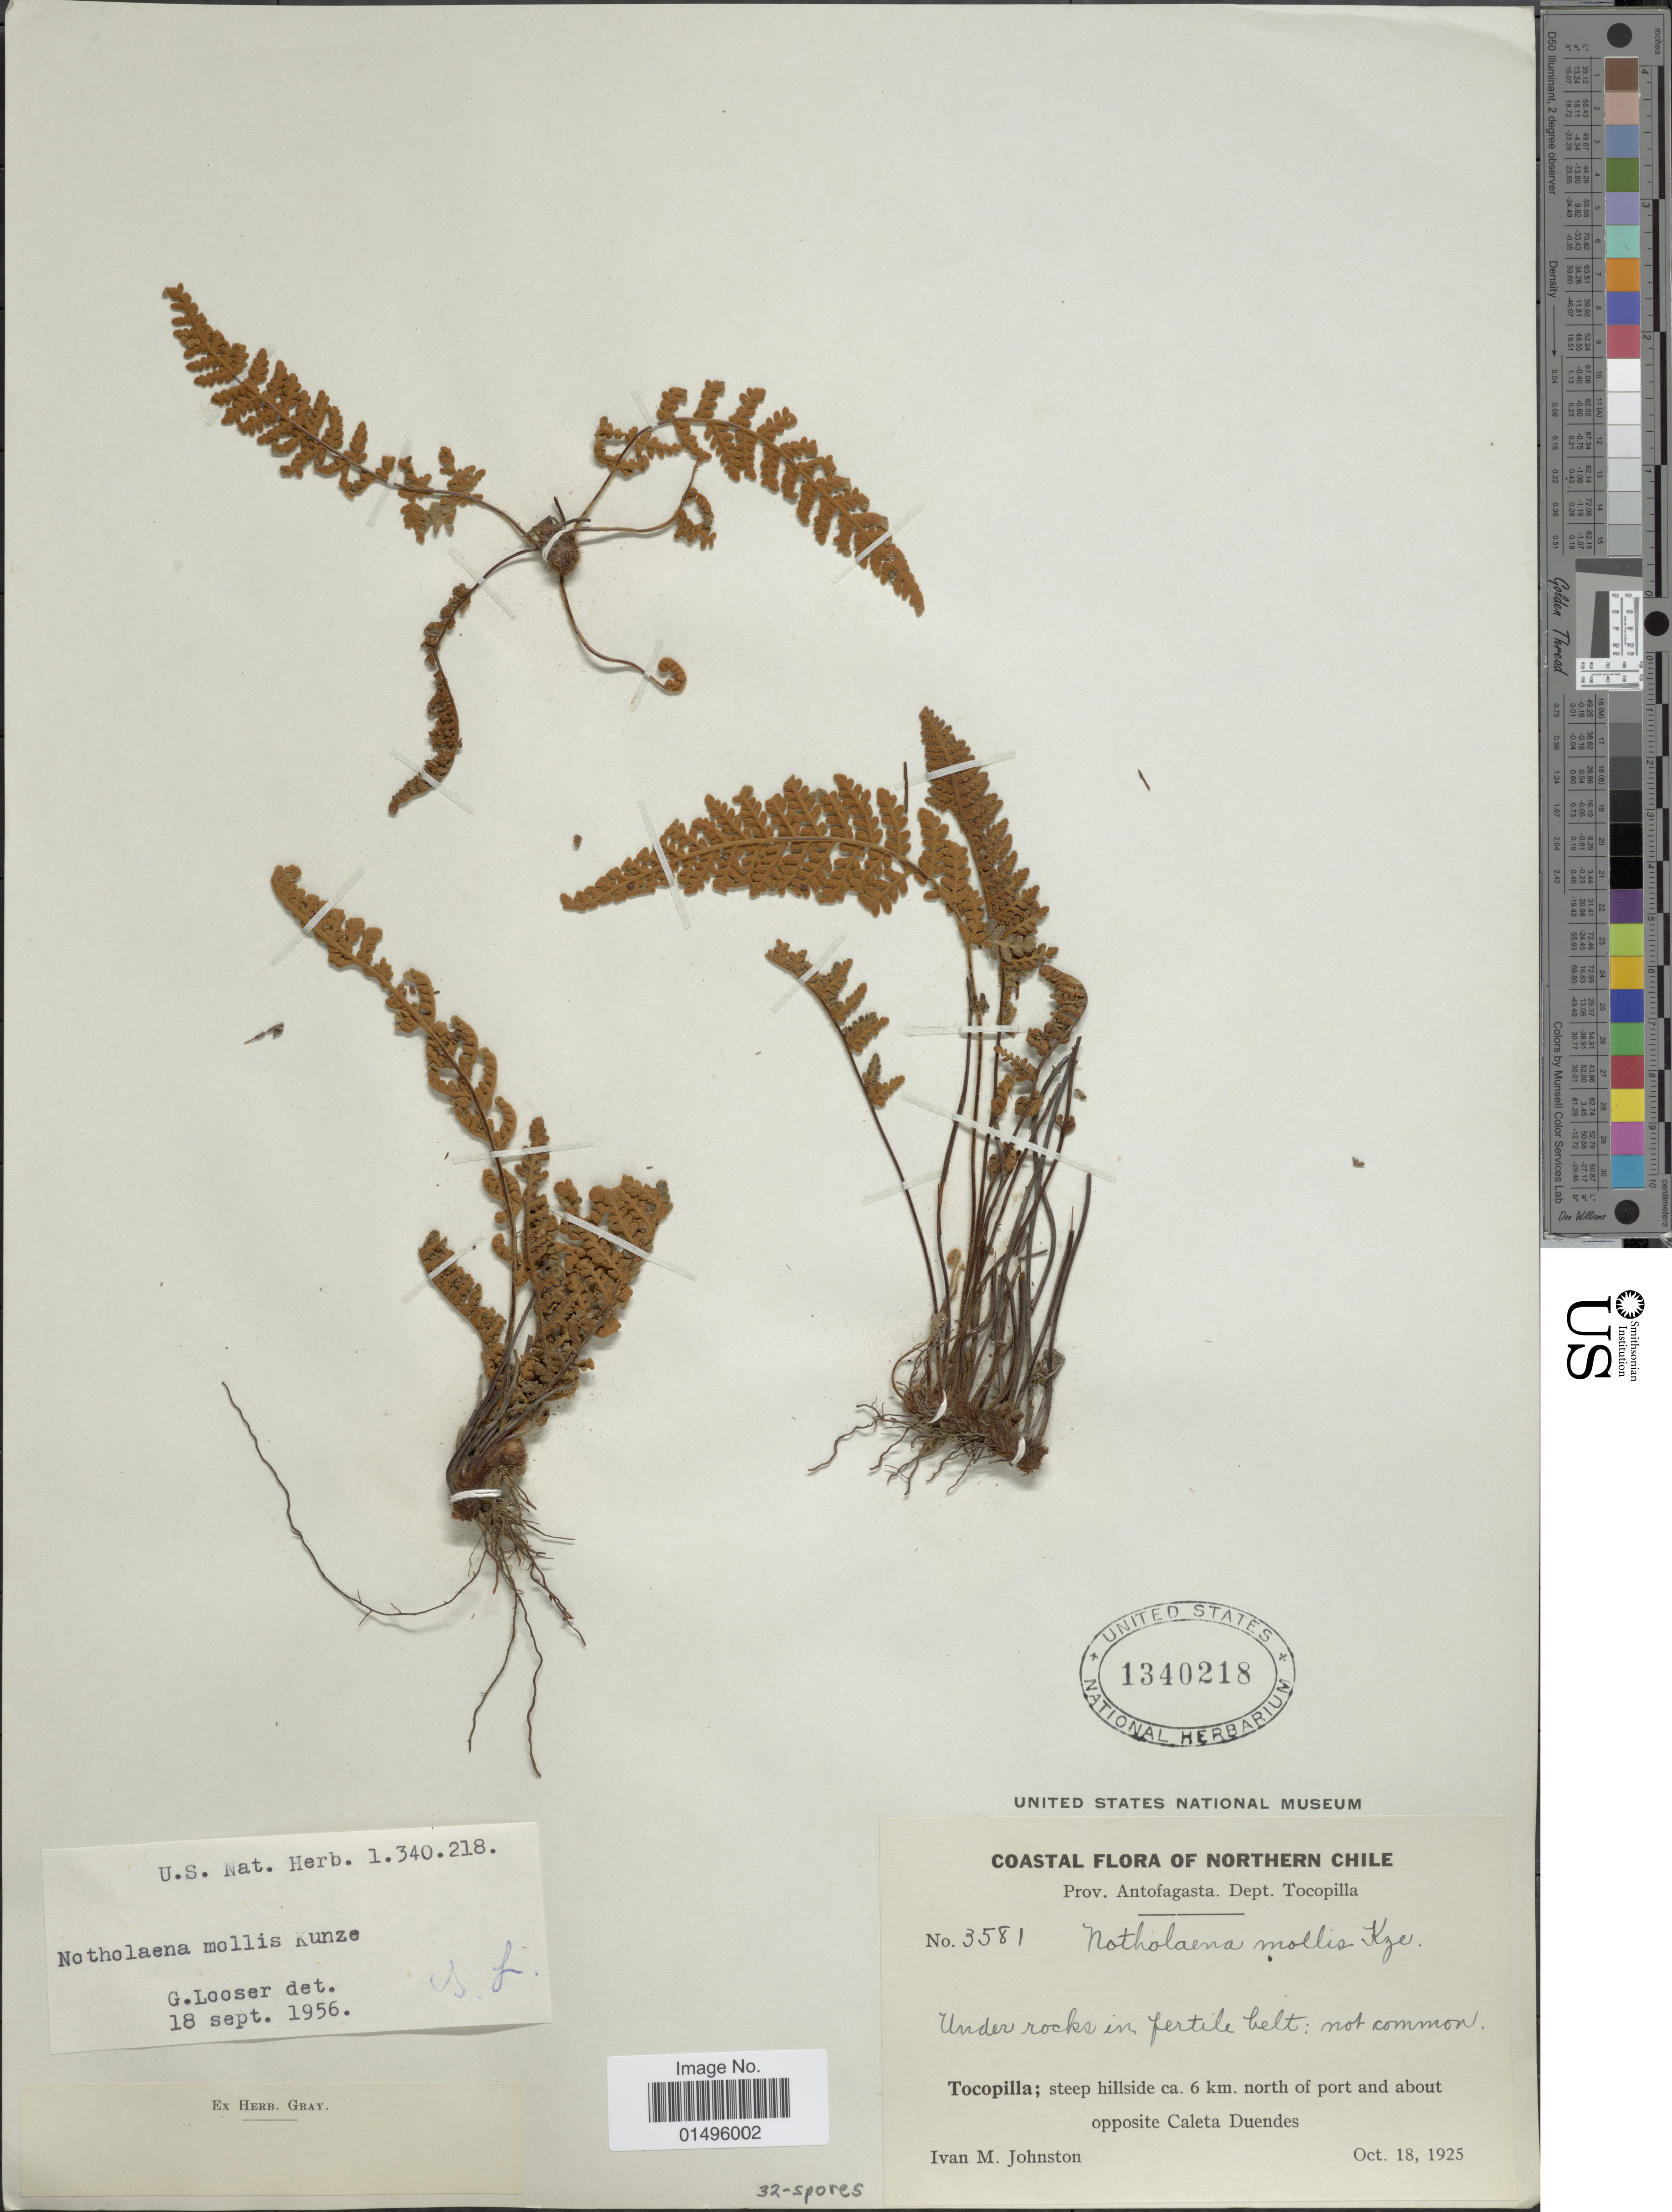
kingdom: Plantae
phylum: Tracheophyta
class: Polypodiopsida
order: Polypodiales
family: Pteridaceae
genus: Notholaena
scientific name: Notholaena mollis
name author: Kunze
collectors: I.M. Johnston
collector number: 3581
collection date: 1925-10-18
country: Chile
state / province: Antofagasta (II)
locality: Northern Chile, Dept. Tocopilla, Tocopilla; steep hillside ca. 6 km. north of port and about opposite Caleta Duendes.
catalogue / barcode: US 1340218